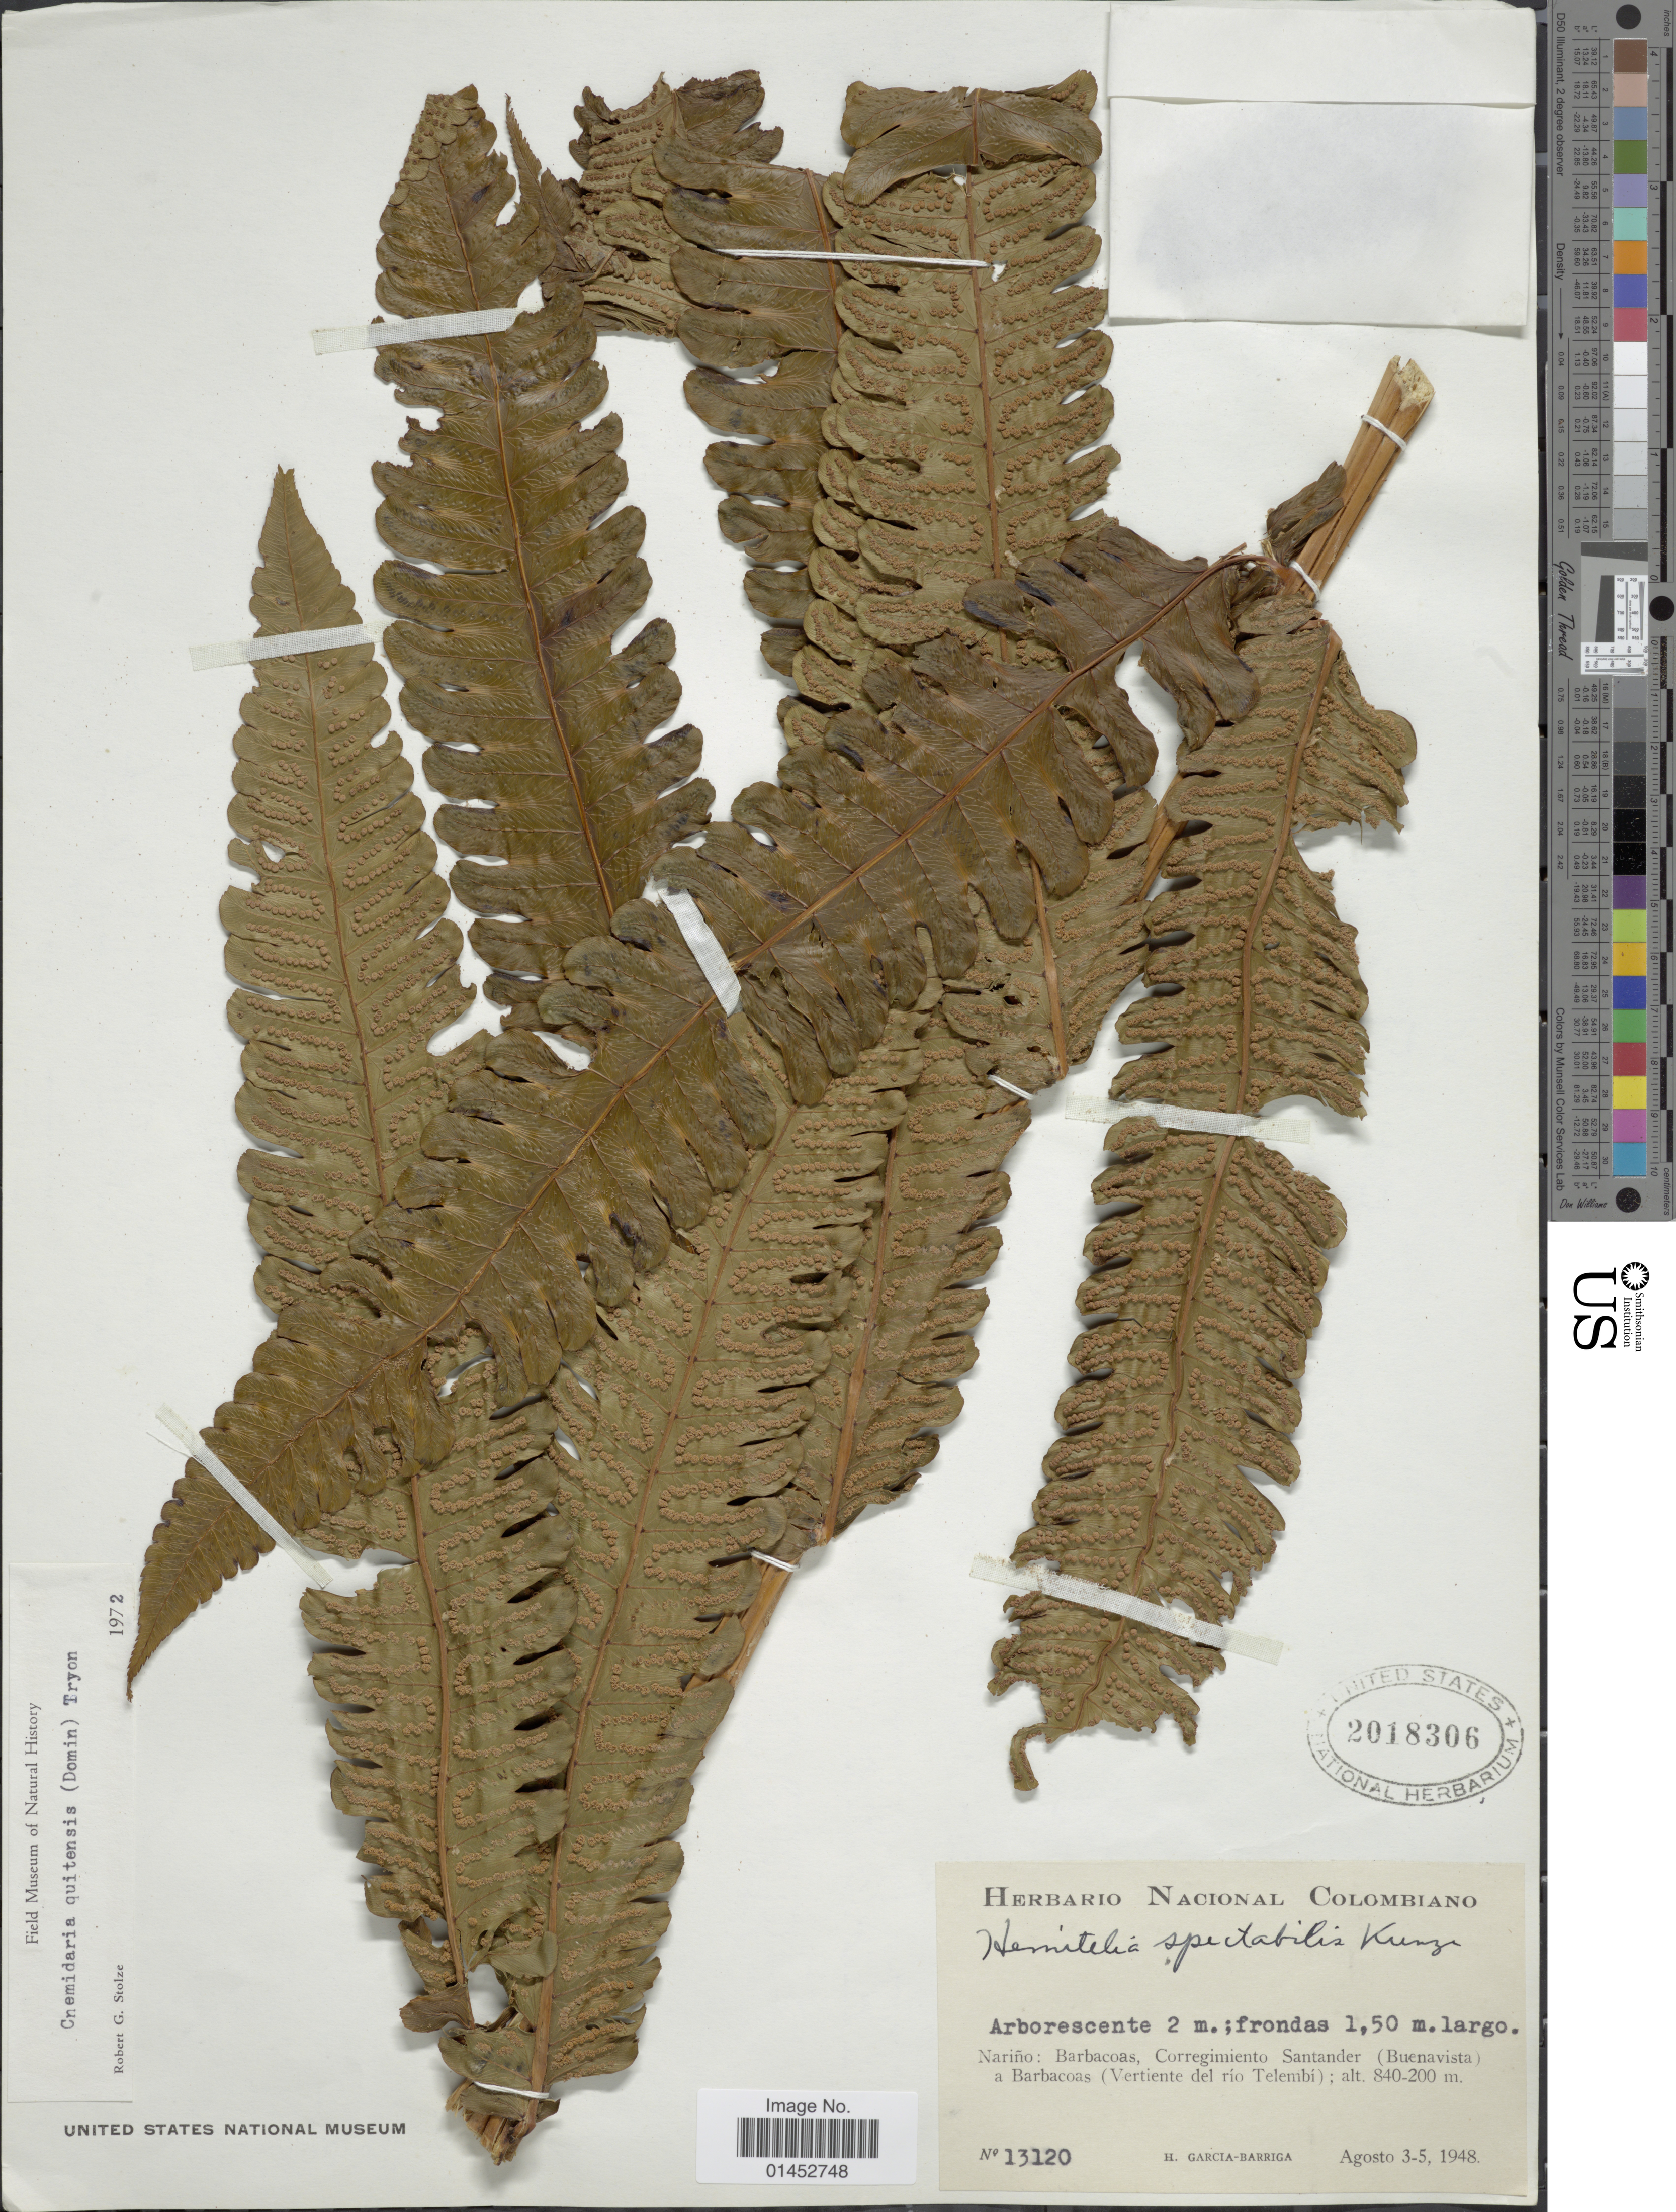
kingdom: Plantae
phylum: Tracheophyta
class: Polypodiopsida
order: Cyatheales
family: Cyatheaceae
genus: Cyathea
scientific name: Cyathea quitensis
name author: C. Chr.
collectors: H. García Barriga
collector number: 13120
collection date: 1948-08-03/1948-08-05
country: Colombia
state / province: Nariño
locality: Barbacoas, Corregimoento Santander (Buenavista) a Barbacoas (Vertiente del río Telembí)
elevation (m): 200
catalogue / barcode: US 2018306